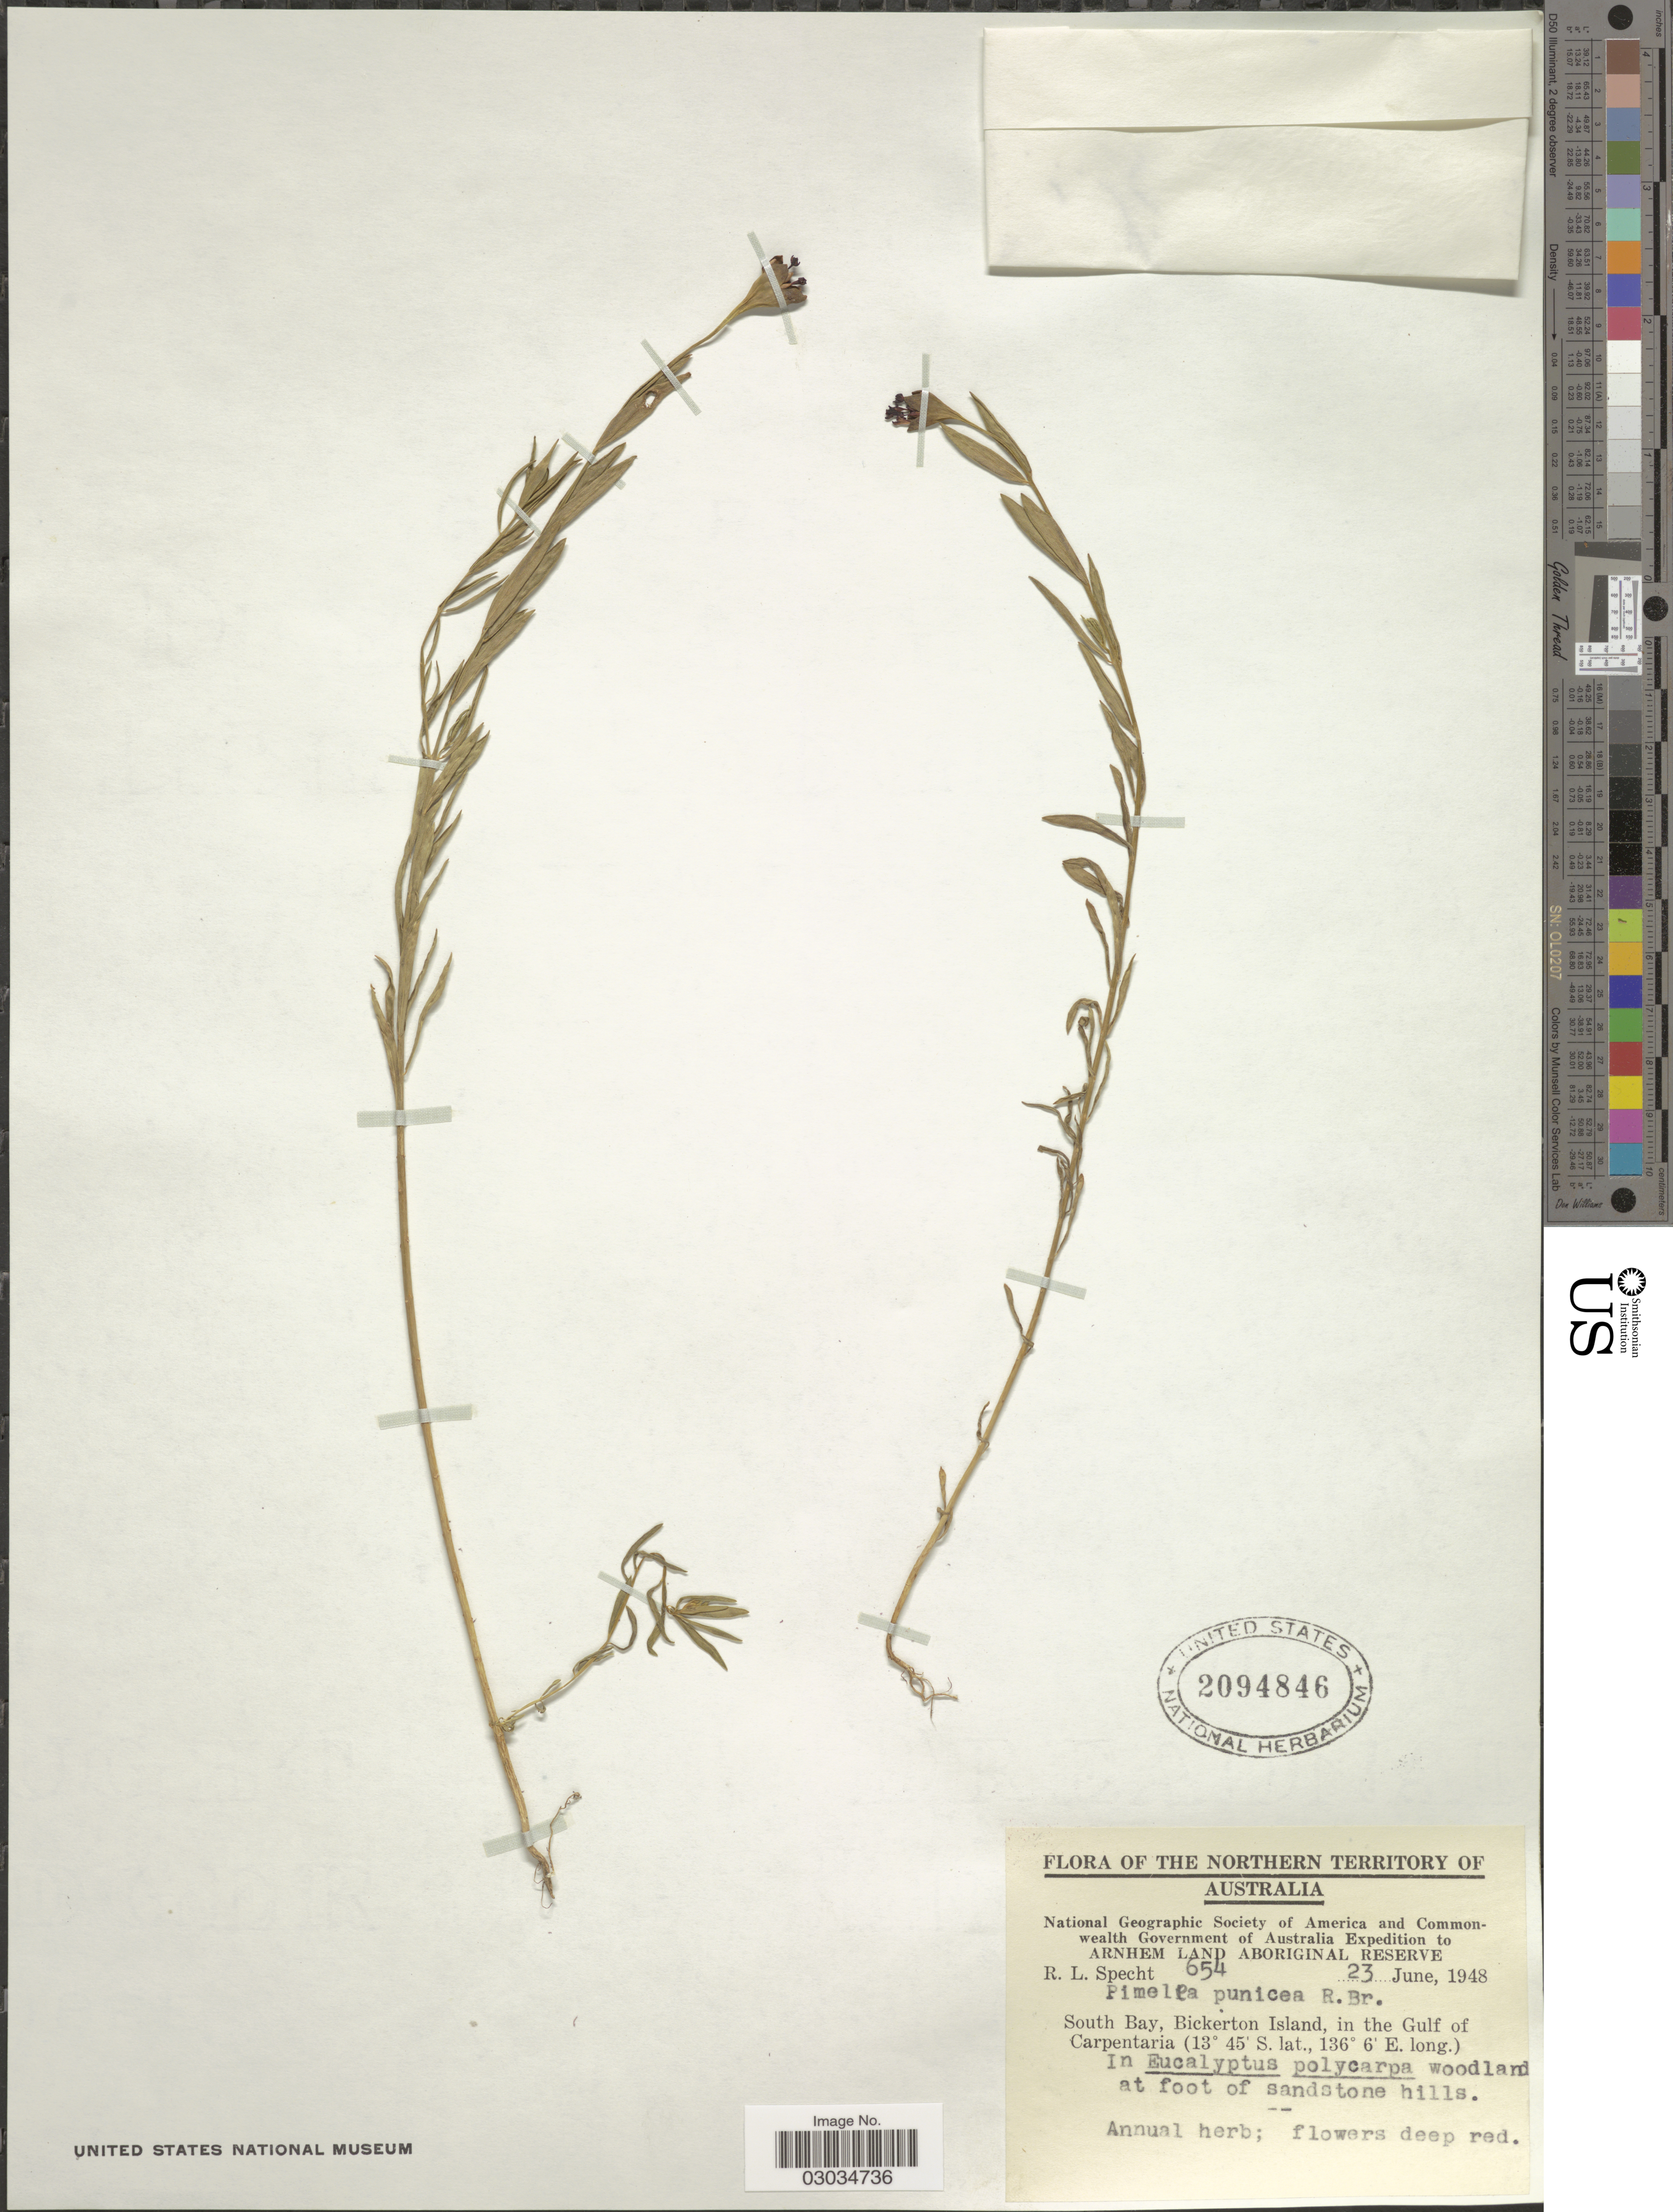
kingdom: Plantae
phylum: Tracheophyta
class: Magnoliopsida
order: Malvales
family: Thymelaeaceae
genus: Pimelea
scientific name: Pimelea punicea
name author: R. Br.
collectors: R. L. Specht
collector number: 654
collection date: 1948-06-23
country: Australia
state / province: Northern Territory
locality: Arnhem Land Aboriginal Reserve, South Bay, Bickerton Island, in the Gulf of Carpentaria.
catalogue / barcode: US 2094846